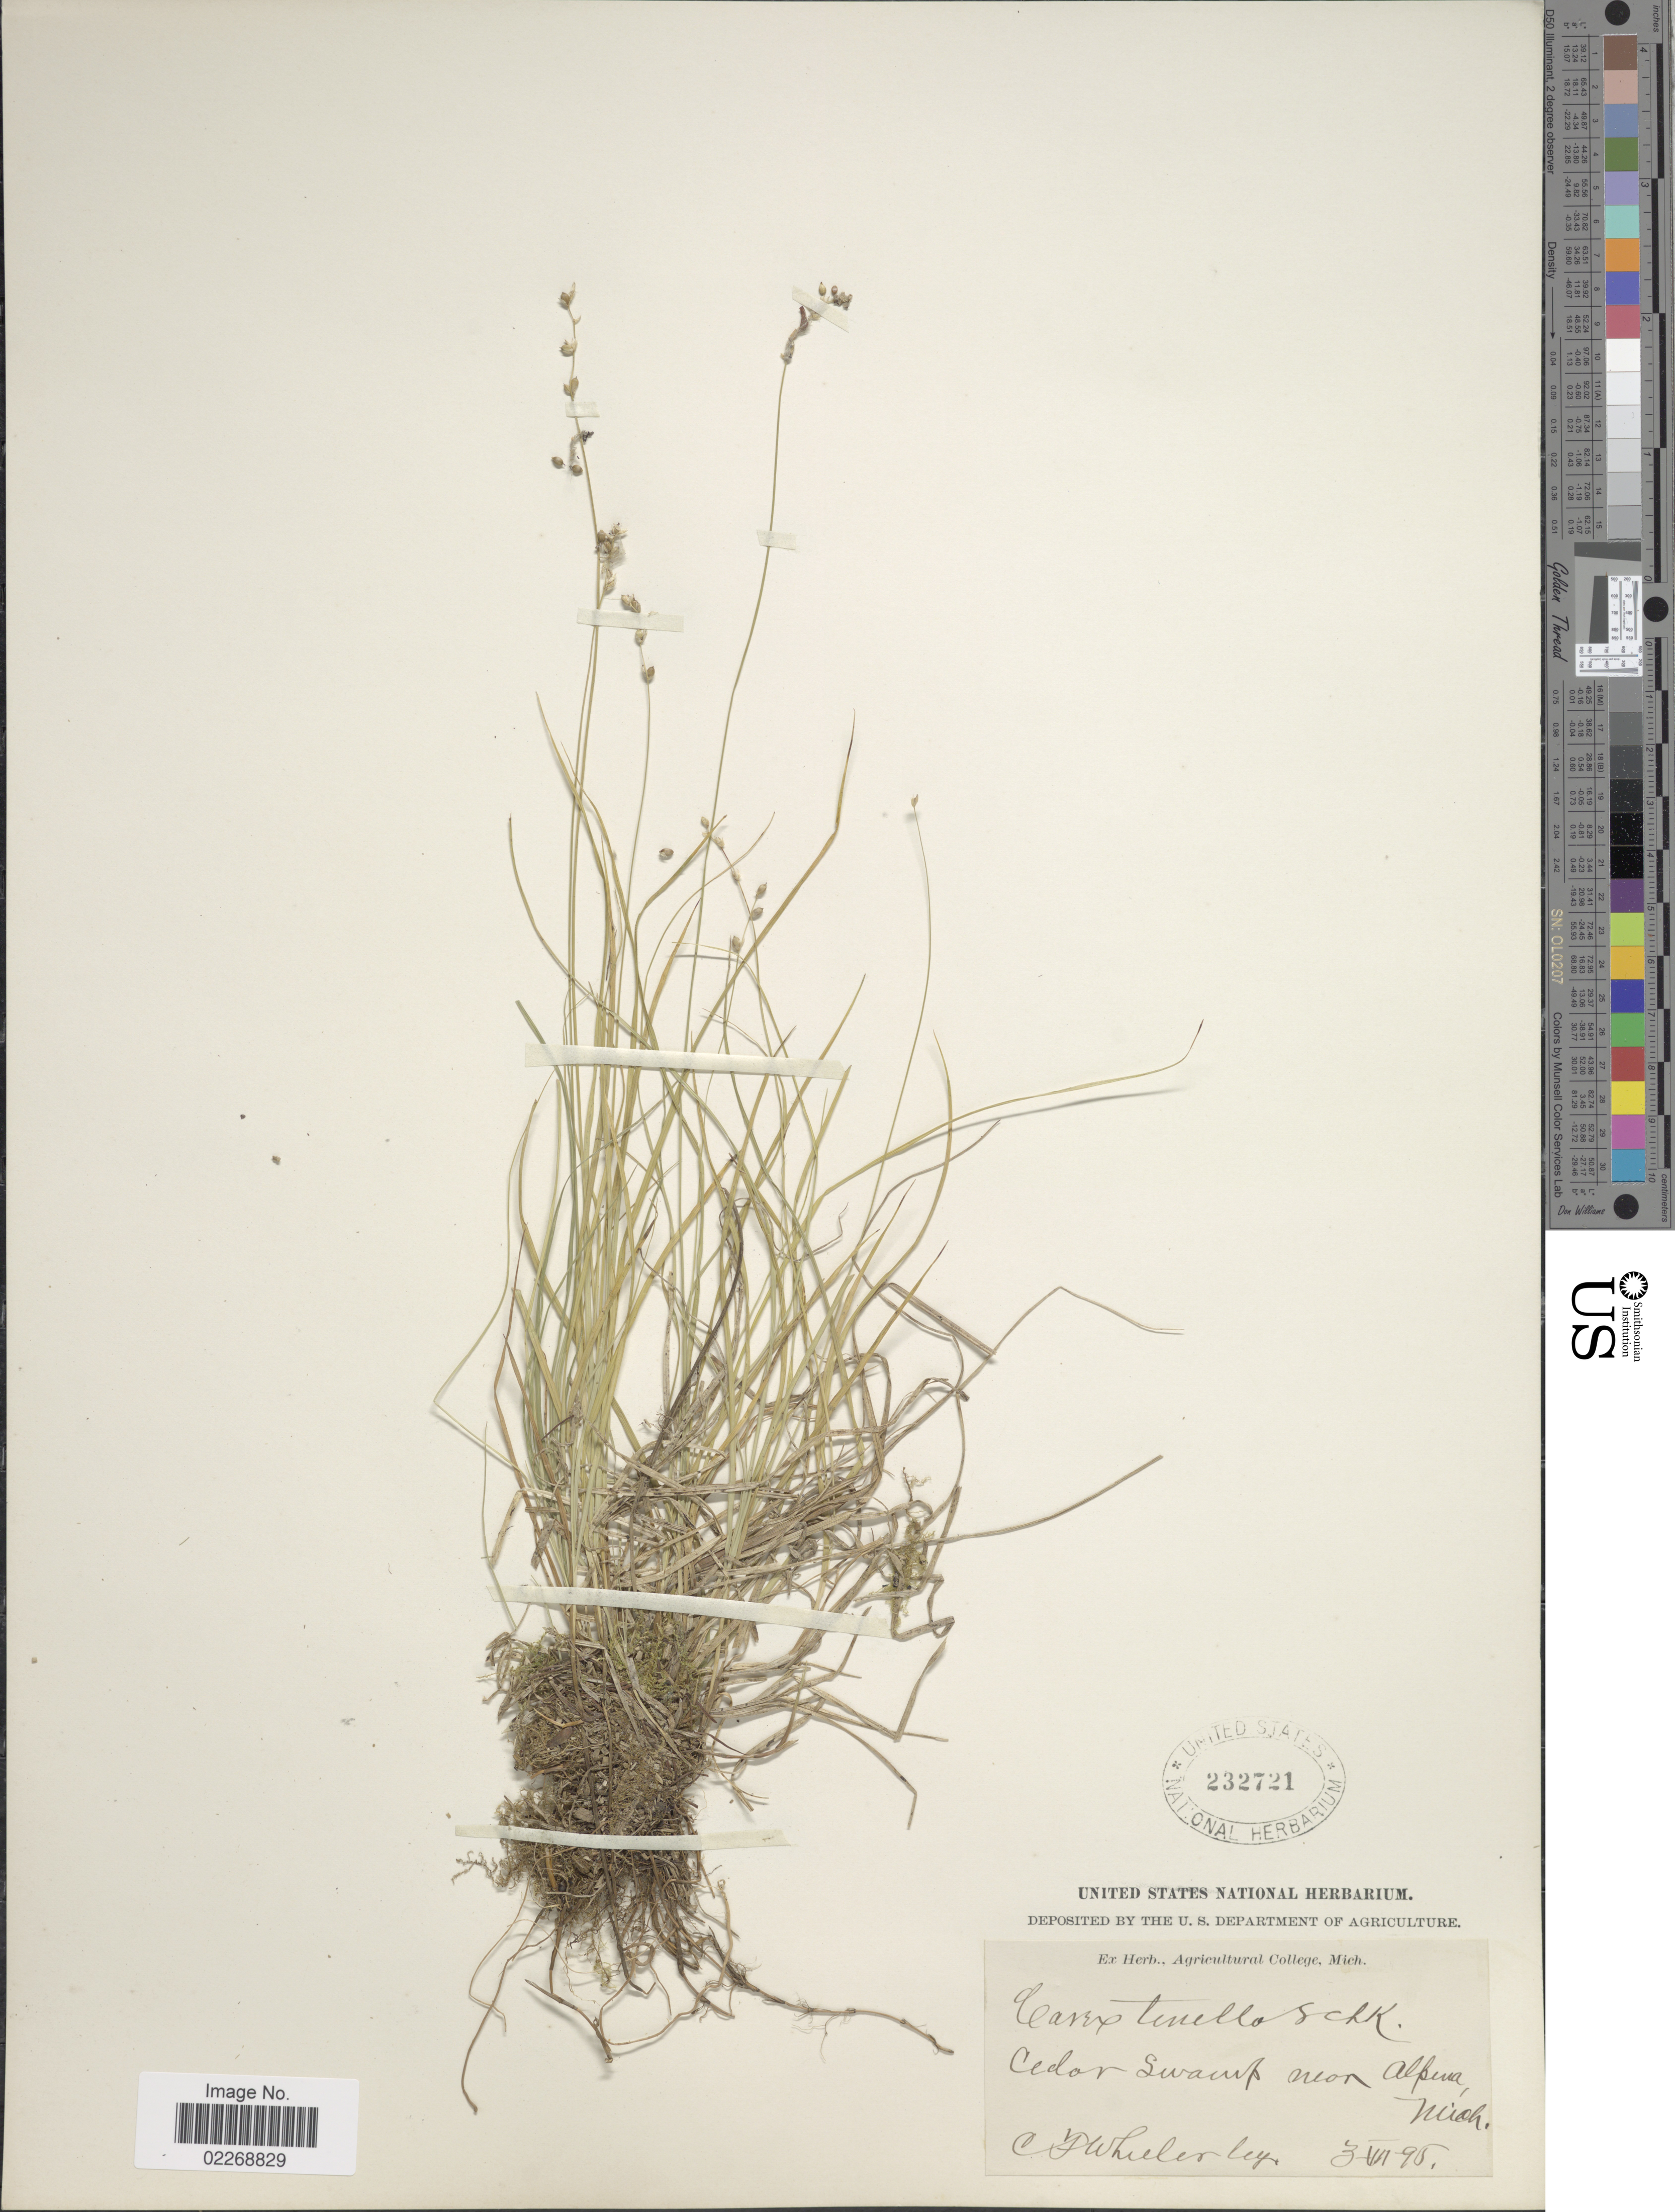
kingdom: Plantae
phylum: Tracheophyta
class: Liliopsida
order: Poales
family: Cyperaceae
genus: Carex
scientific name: Carex disperma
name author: Dewey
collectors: C. Wheeler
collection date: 1895-07-03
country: United States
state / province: Michigan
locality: Cedar Swamp near Alpena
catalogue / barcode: US 232721